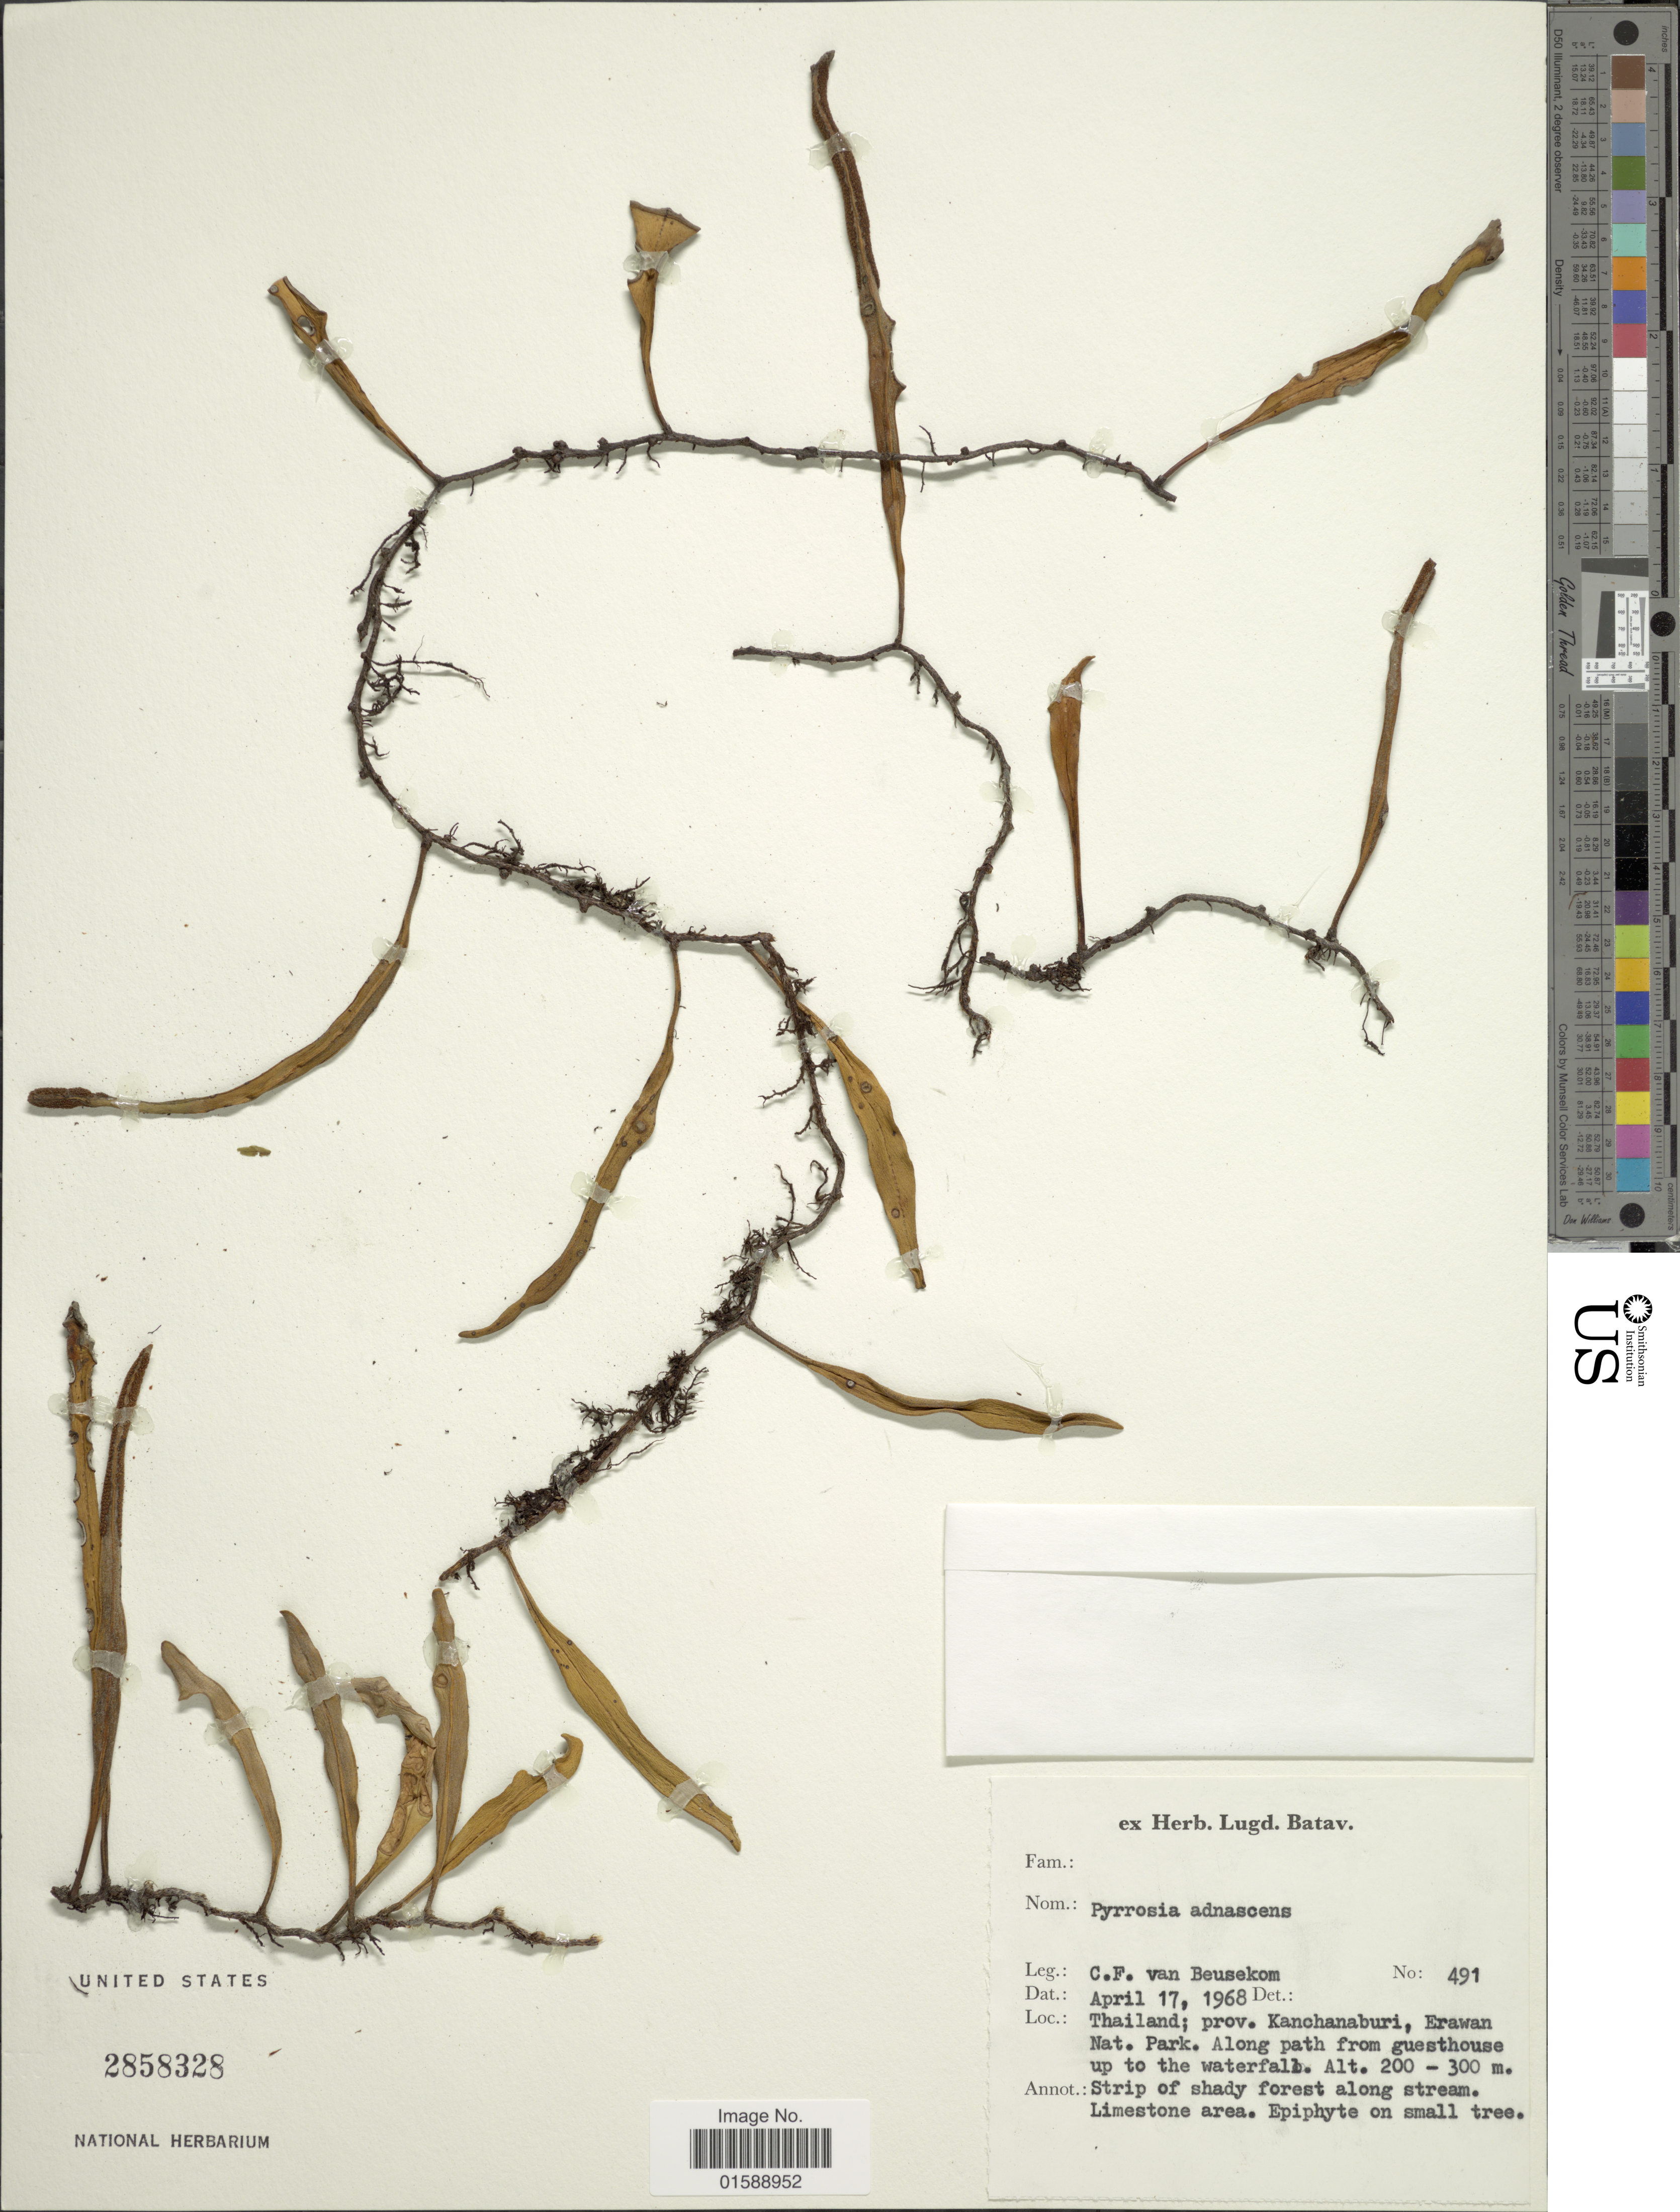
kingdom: Plantae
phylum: Tracheophyta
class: Polypodiopsida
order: Polypodiales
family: Polypodiaceae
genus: Pyrrosia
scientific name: Pyrrosia lanceolata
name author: (L.) Farw.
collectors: C. van Beusecom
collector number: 491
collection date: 1968-04-17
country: Thailand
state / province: Kanchanaburi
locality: Erawan Nat. Park. Along path from guesthouse up to the waterfall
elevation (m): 200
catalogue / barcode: US 2858328